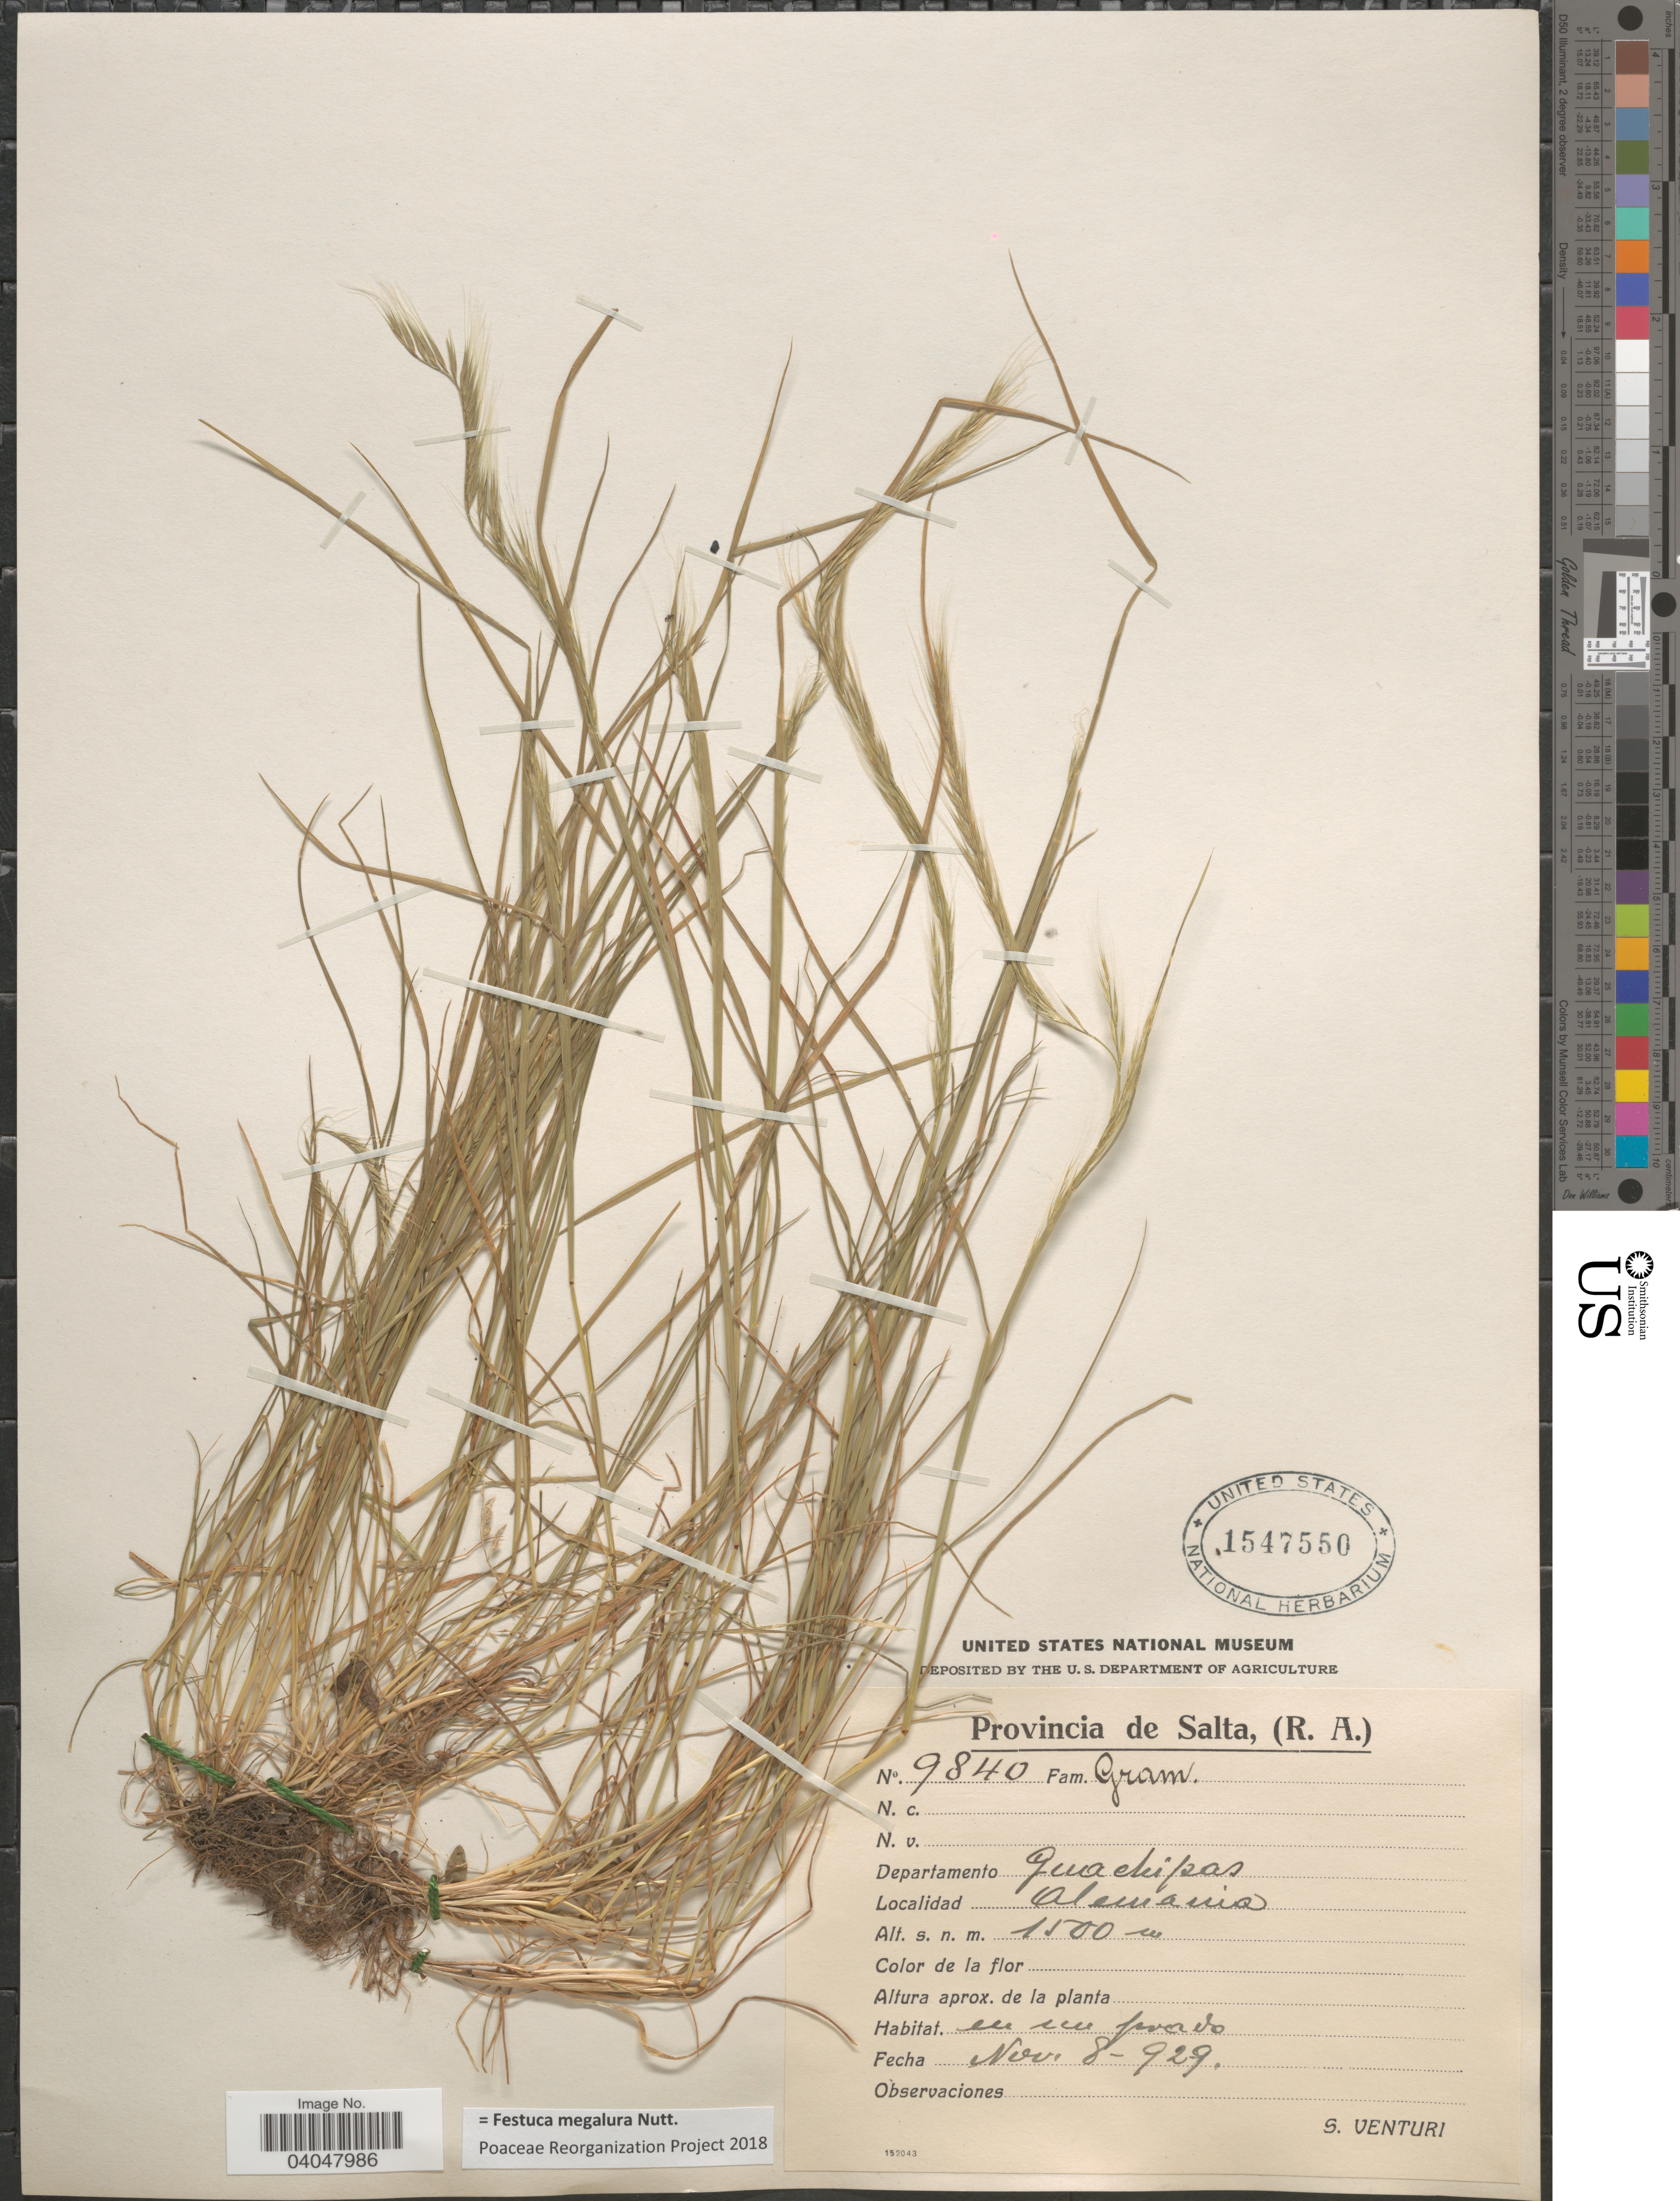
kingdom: Plantae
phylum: Tracheophyta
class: Liliopsida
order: Poales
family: Poaceae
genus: Festuca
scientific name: Festuca megalura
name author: Nutt.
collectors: S. Venturi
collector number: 9840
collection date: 1929-11-08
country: Argentina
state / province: Salta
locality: Departamento Guachipas. Alemania.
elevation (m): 1500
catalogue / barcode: US 1547550